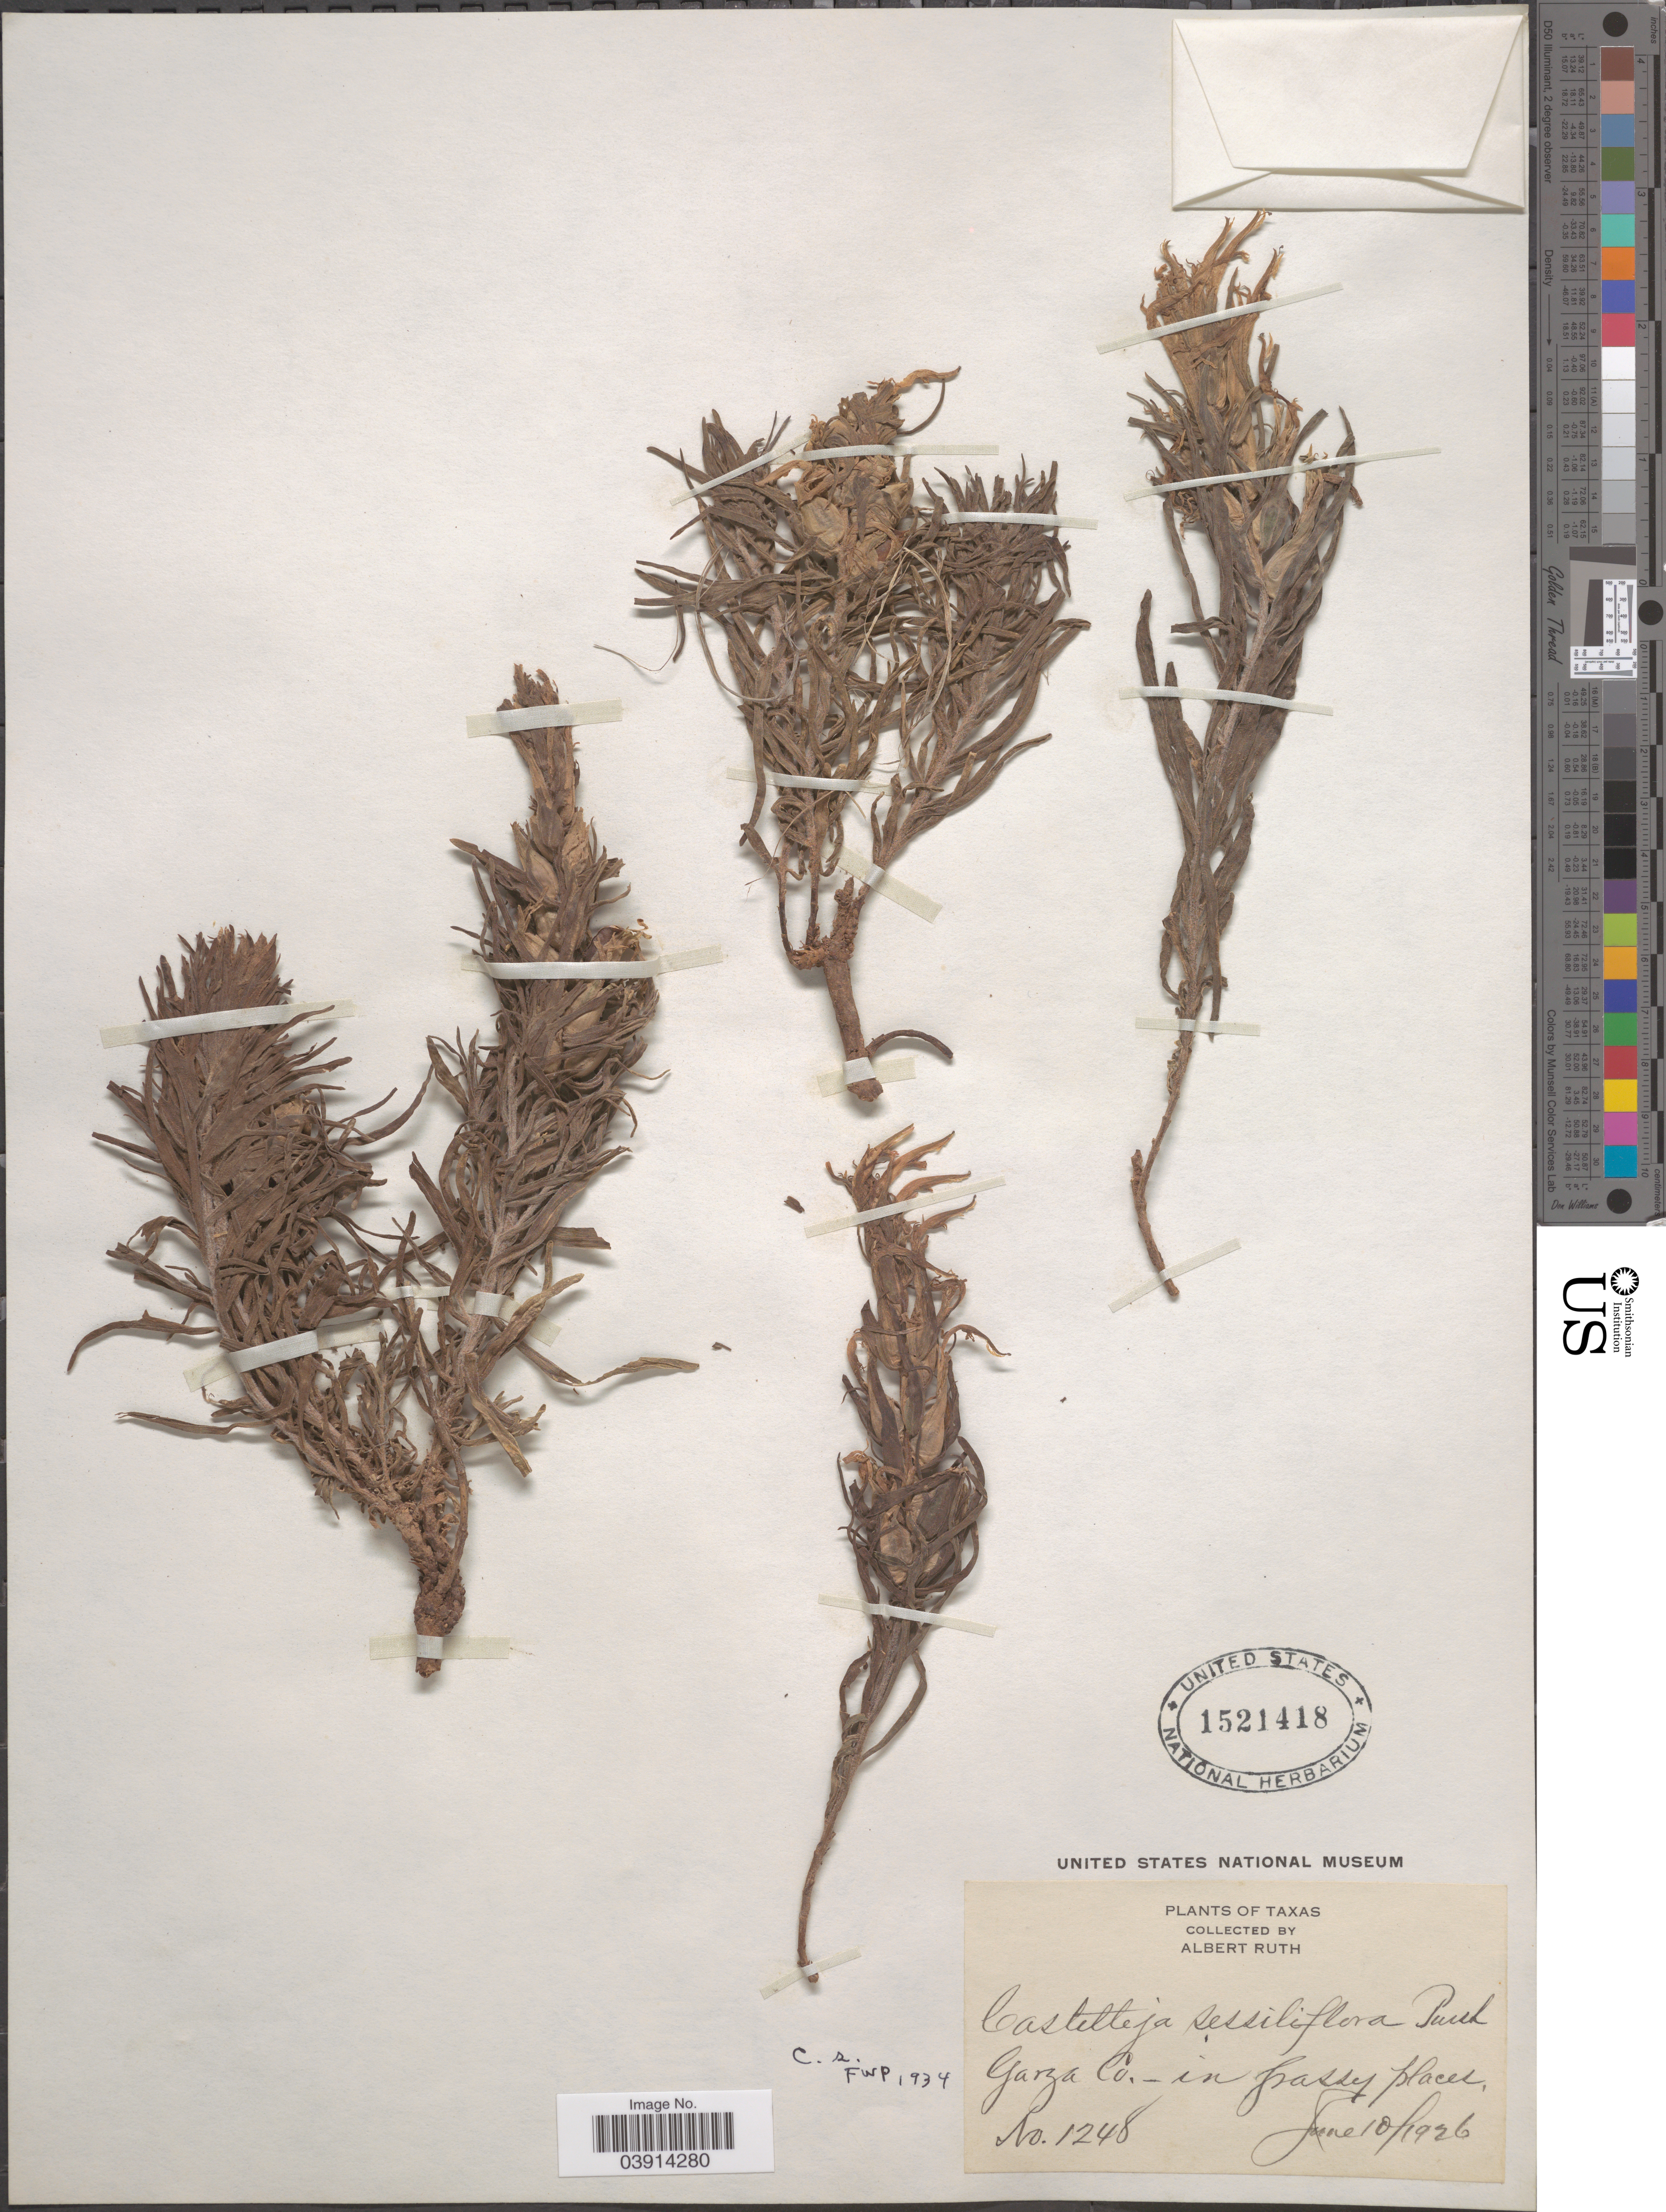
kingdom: Plantae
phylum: Tracheophyta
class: Magnoliopsida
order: Lamiales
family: Orobanchaceae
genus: Castilleja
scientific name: Castilleja sessiliflora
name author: Pursh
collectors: A. Ruth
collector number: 1248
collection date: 1926-06-10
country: United States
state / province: Texas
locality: Garza Co.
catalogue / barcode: US 1521418